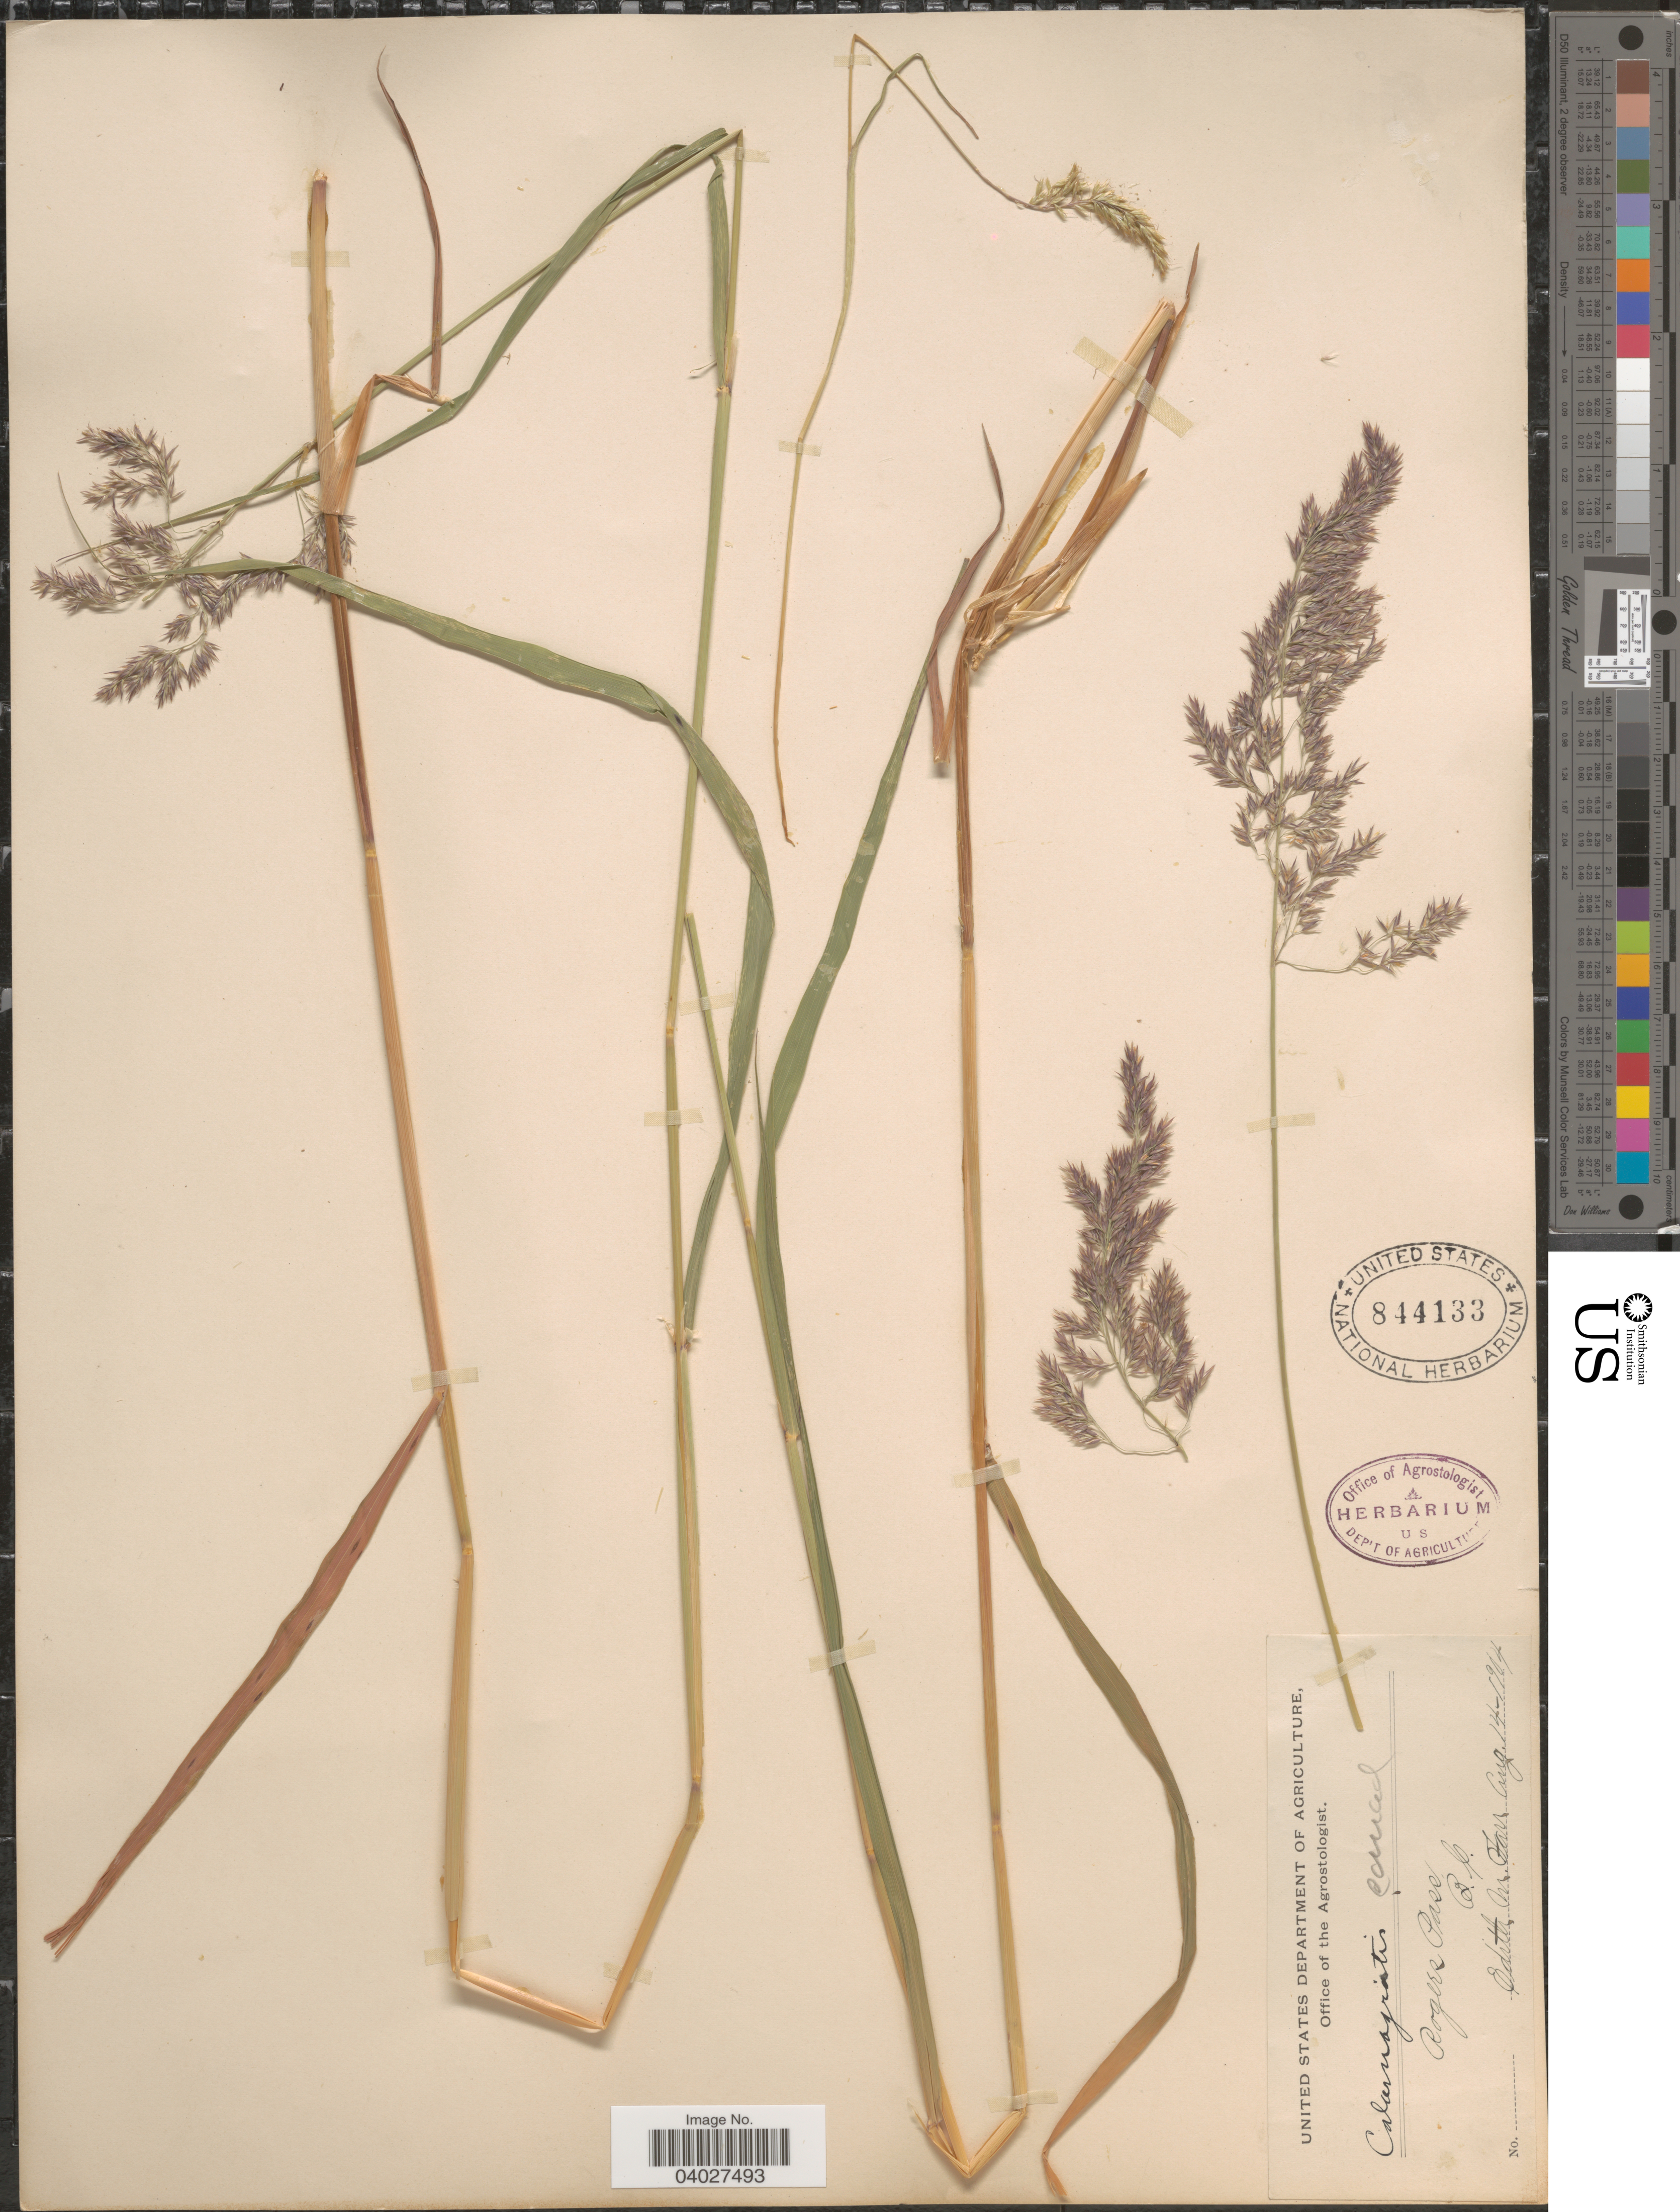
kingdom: Plantae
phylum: Tracheophyta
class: Liliopsida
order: Poales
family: Poaceae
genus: Calamagrostis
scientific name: Calamagrostis canadensis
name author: (Michx.) P. Beauv.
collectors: E. Farr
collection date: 1904-08-14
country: Canada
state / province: British Columbia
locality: Rogers Pass.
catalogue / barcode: US 844133